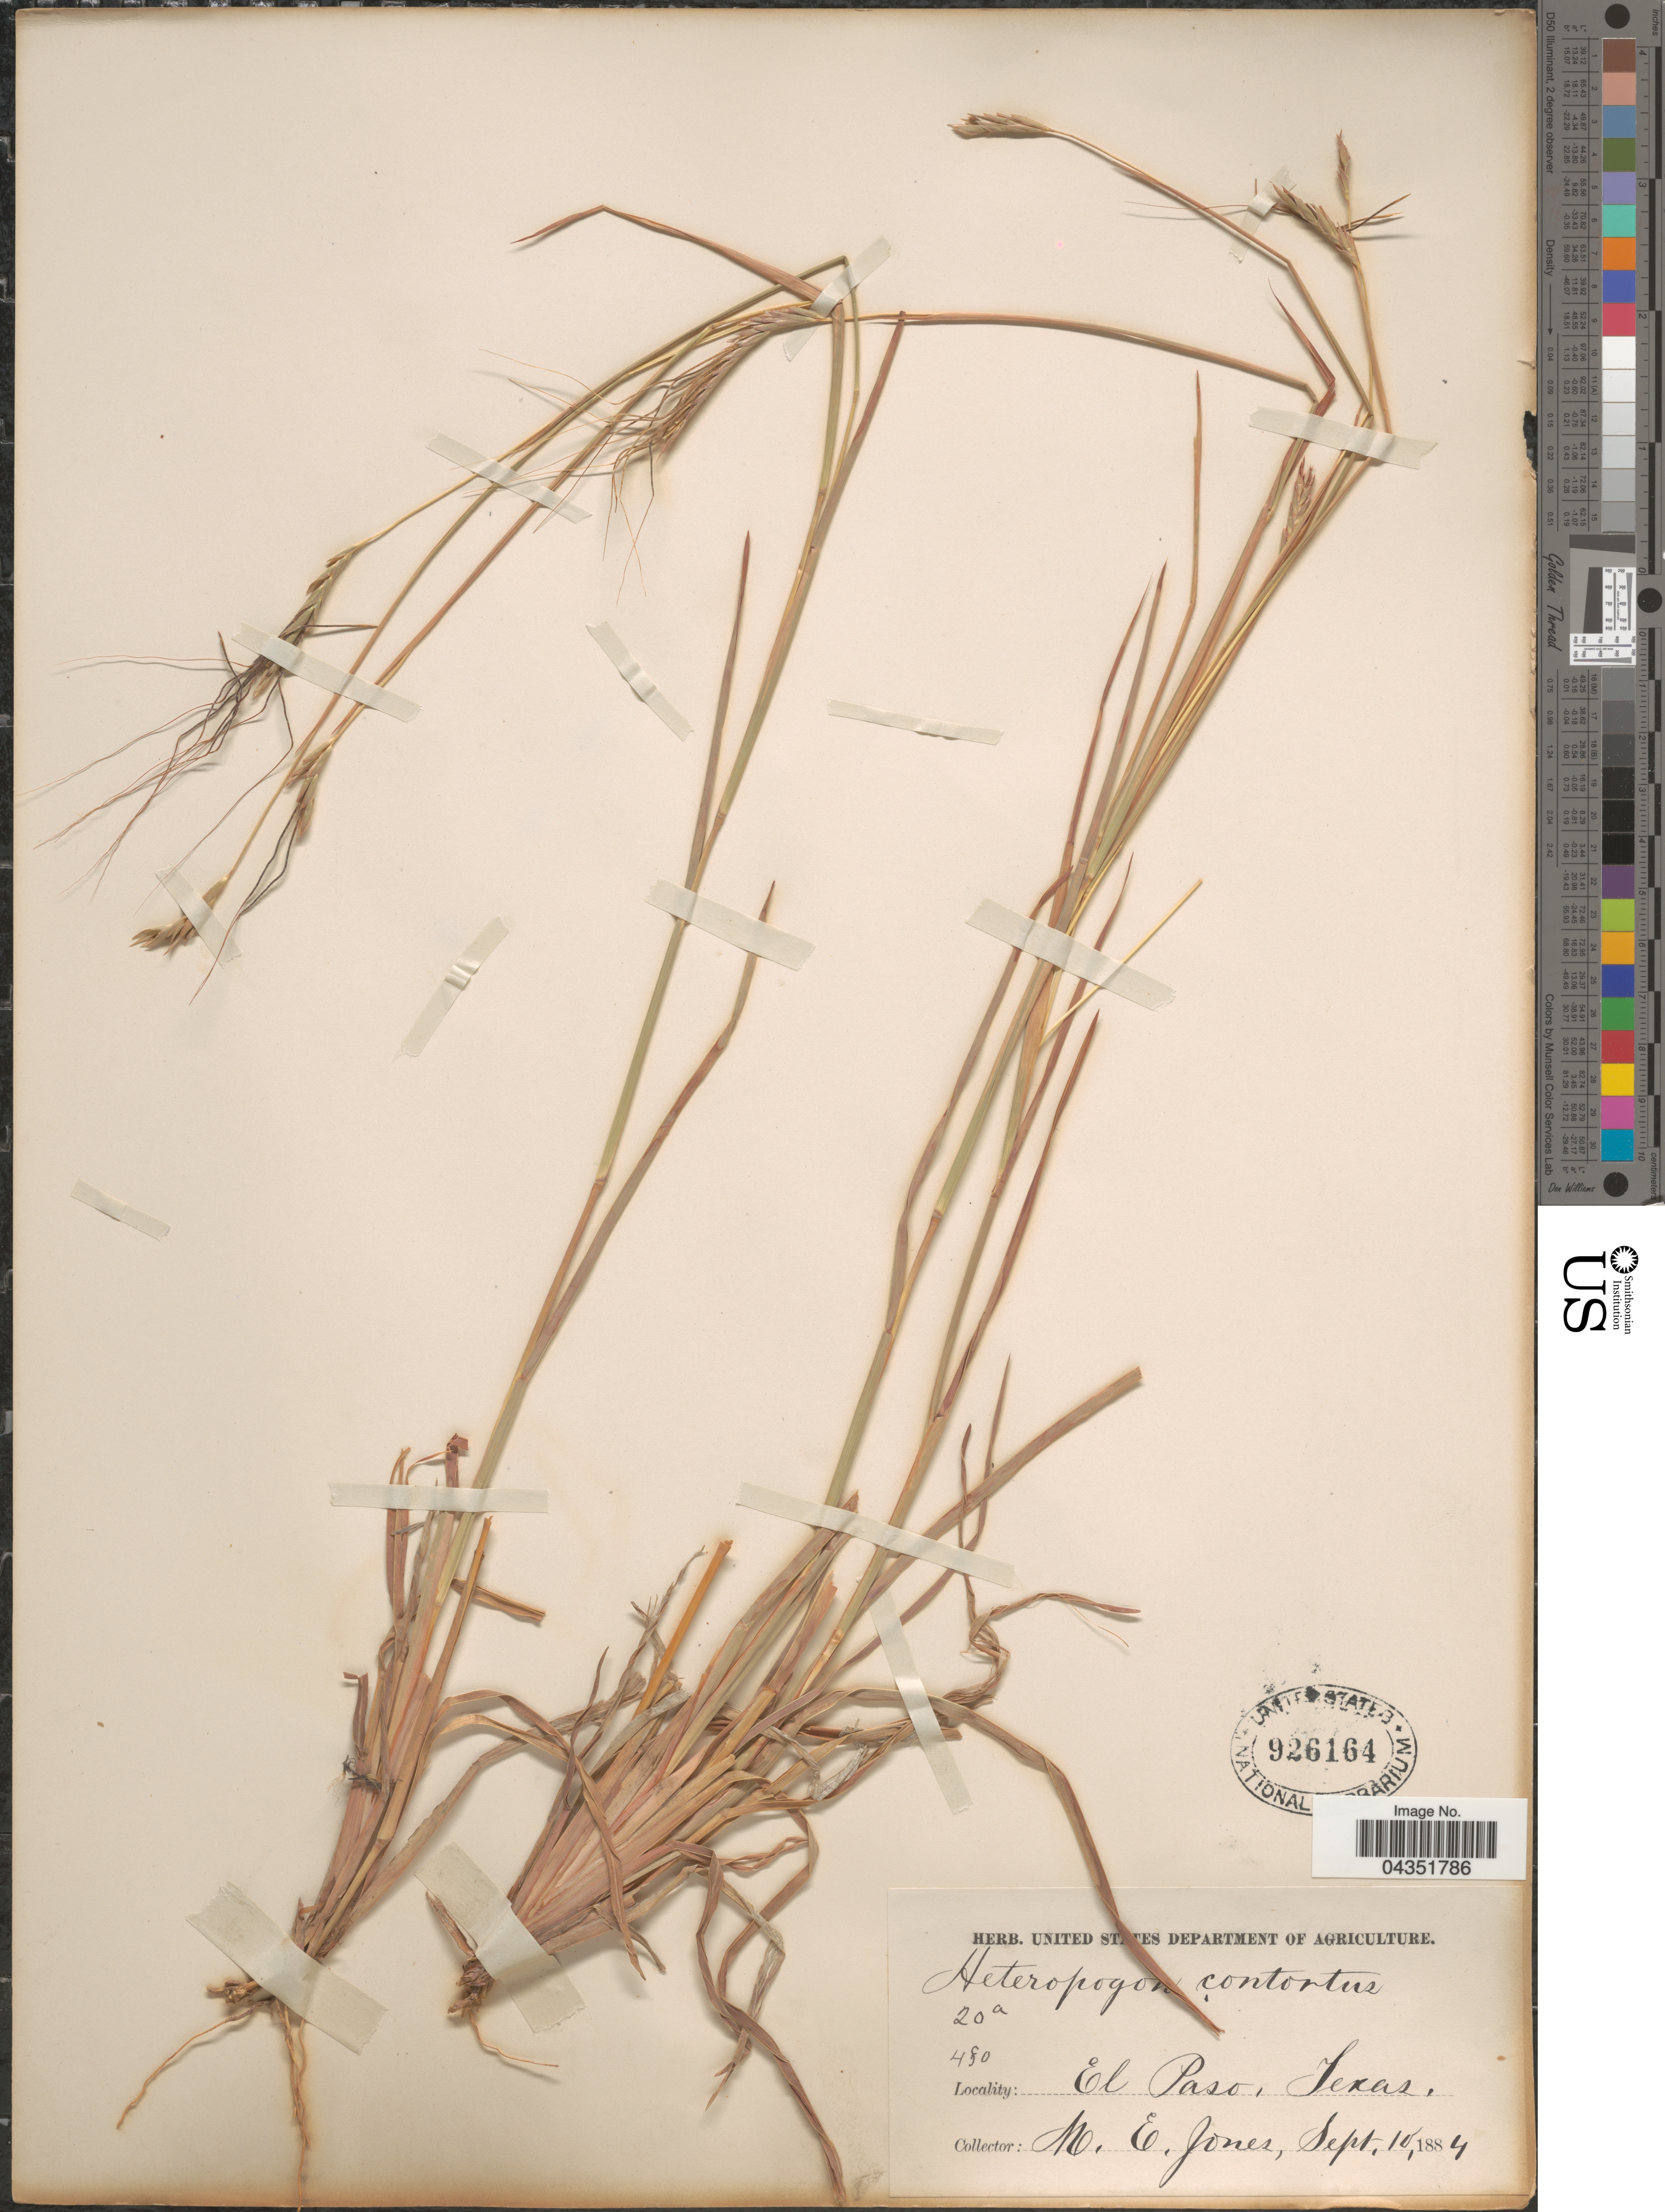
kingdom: Plantae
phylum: Tracheophyta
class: Liliopsida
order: Poales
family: Poaceae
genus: Heteropogon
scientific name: Heteropogon contortus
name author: (L.) P. Beauv. ex Roem. & Schult.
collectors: M. E. Jones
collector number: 20a/480?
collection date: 1884-09-10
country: United States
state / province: Texas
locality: El Paso.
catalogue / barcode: US 926164